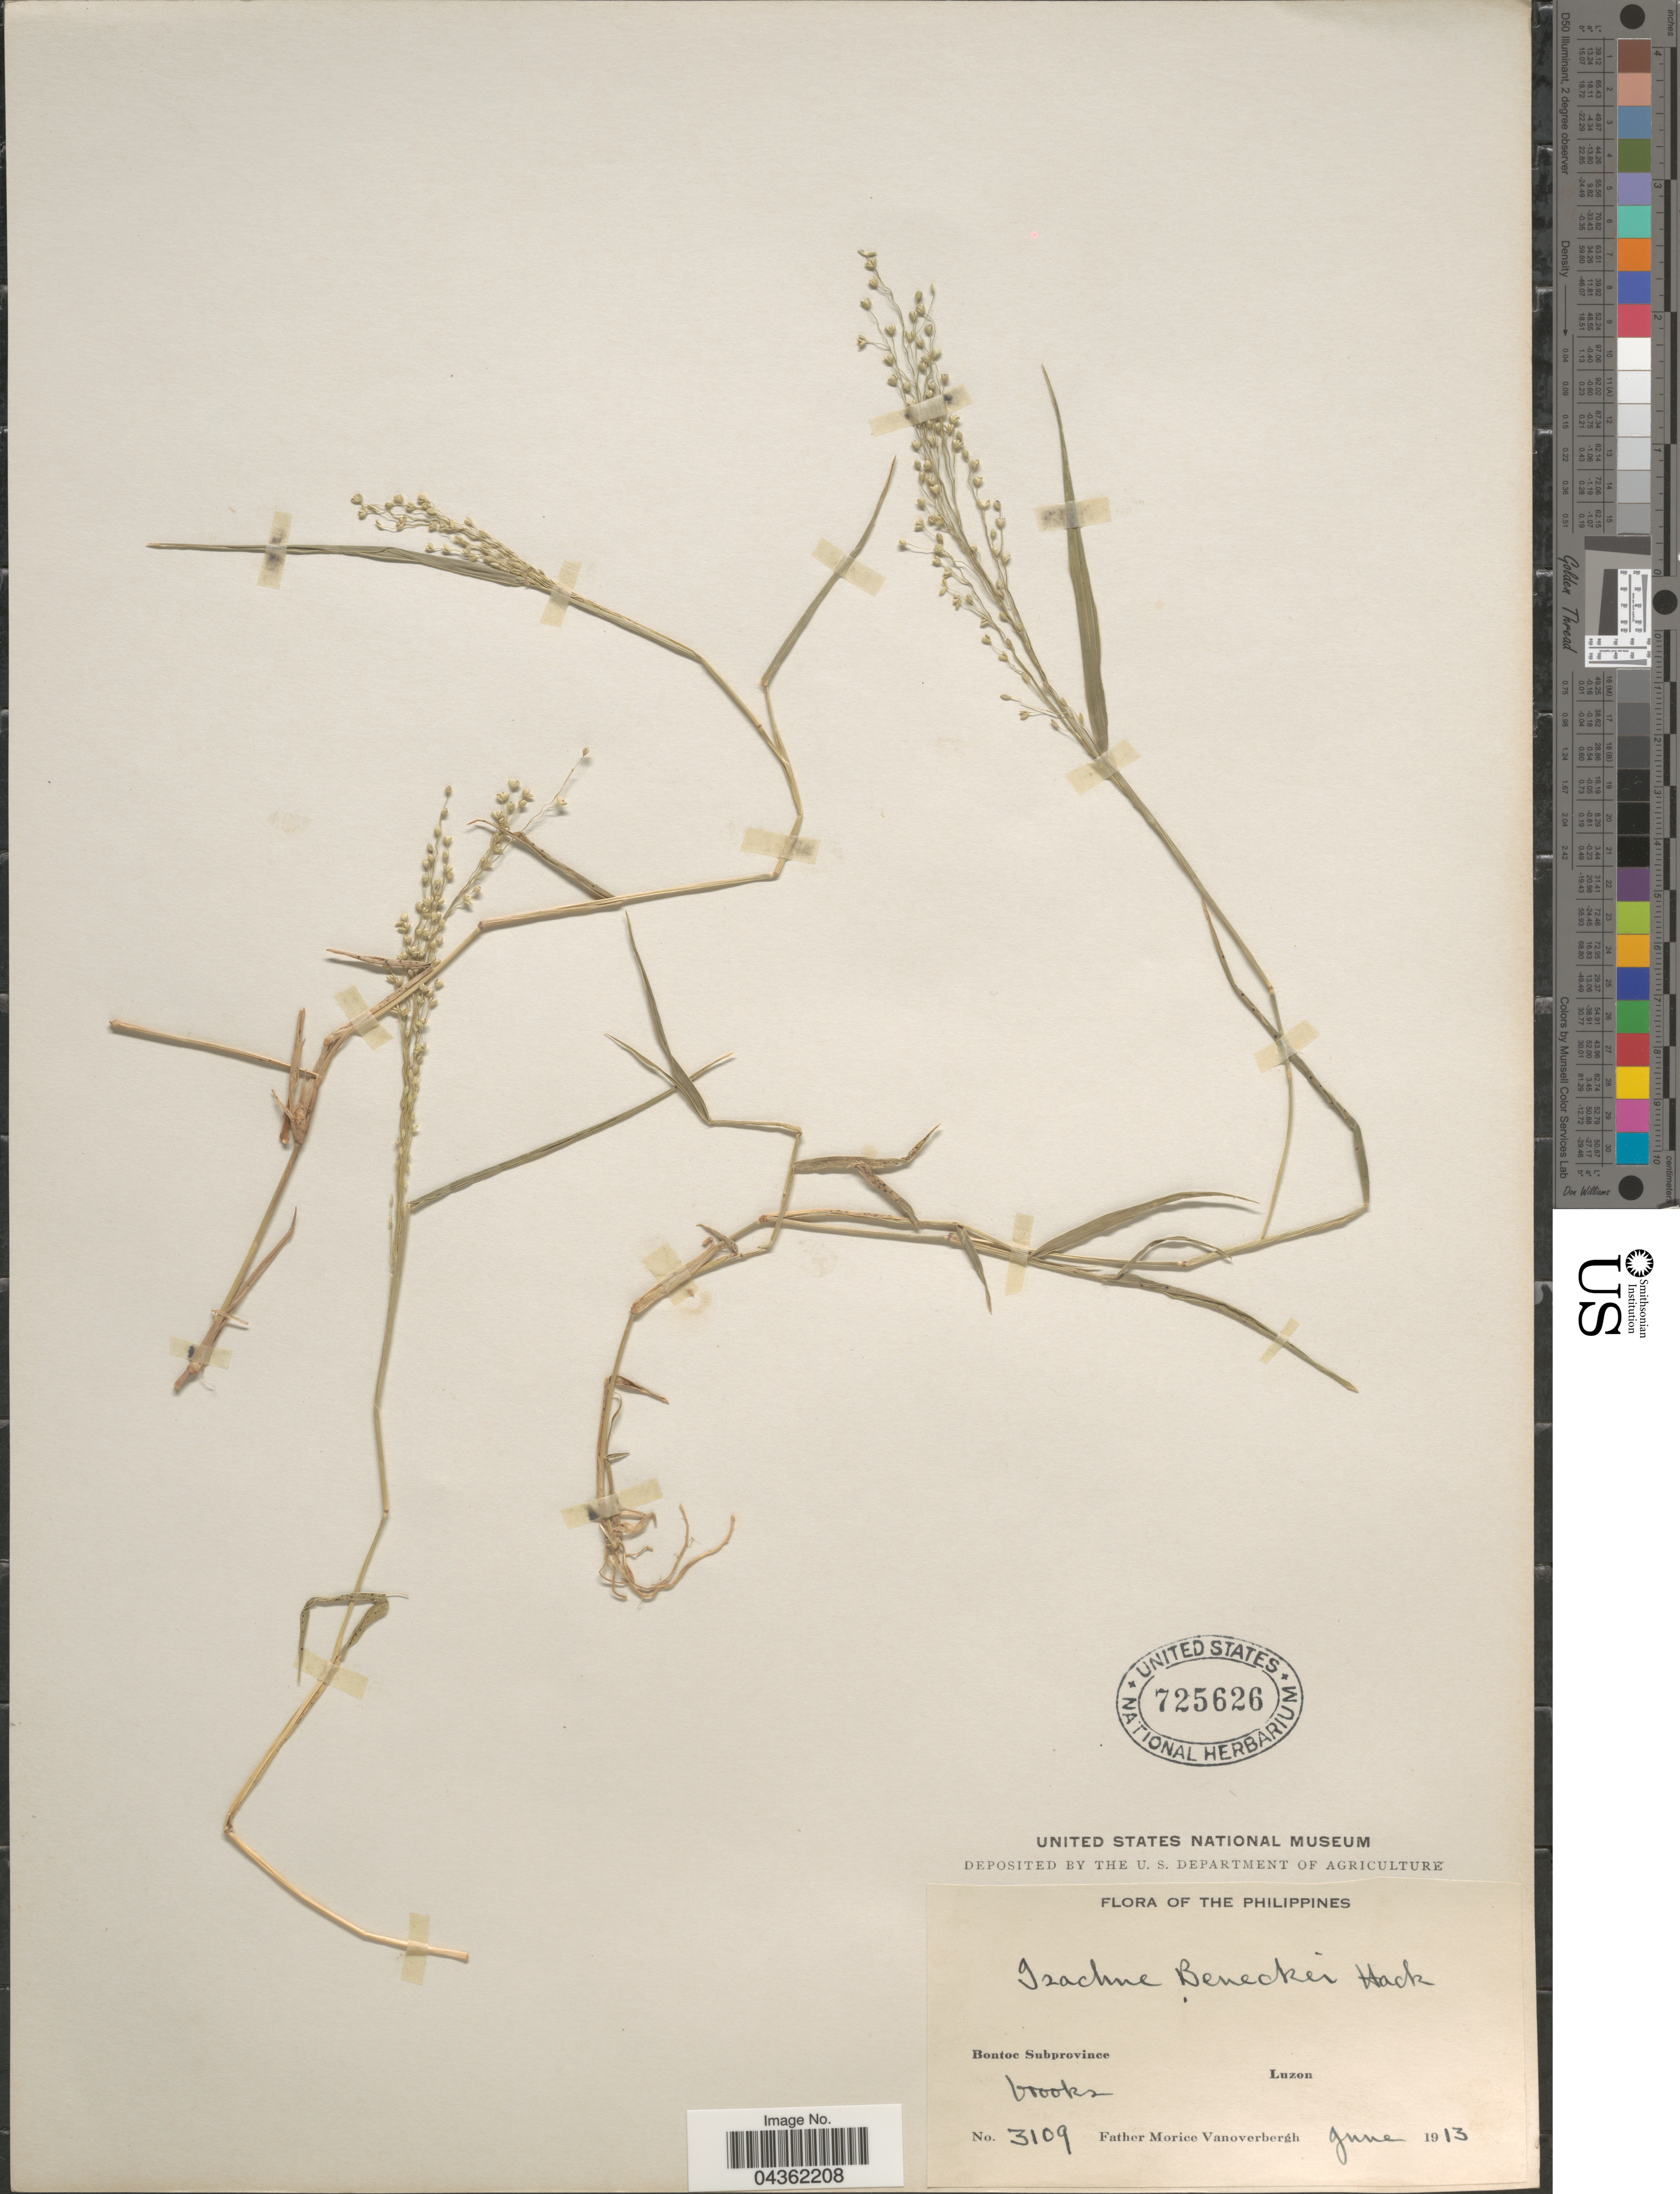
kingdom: Plantae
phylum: Tracheophyta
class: Liliopsida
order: Poales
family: Poaceae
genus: Isachne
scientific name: Isachne clarkei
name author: Hook. f.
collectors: F. Vanoverbergh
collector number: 3109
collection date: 1913-06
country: Philippines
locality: Bontoc Subprovince, Luzon.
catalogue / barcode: US 725626